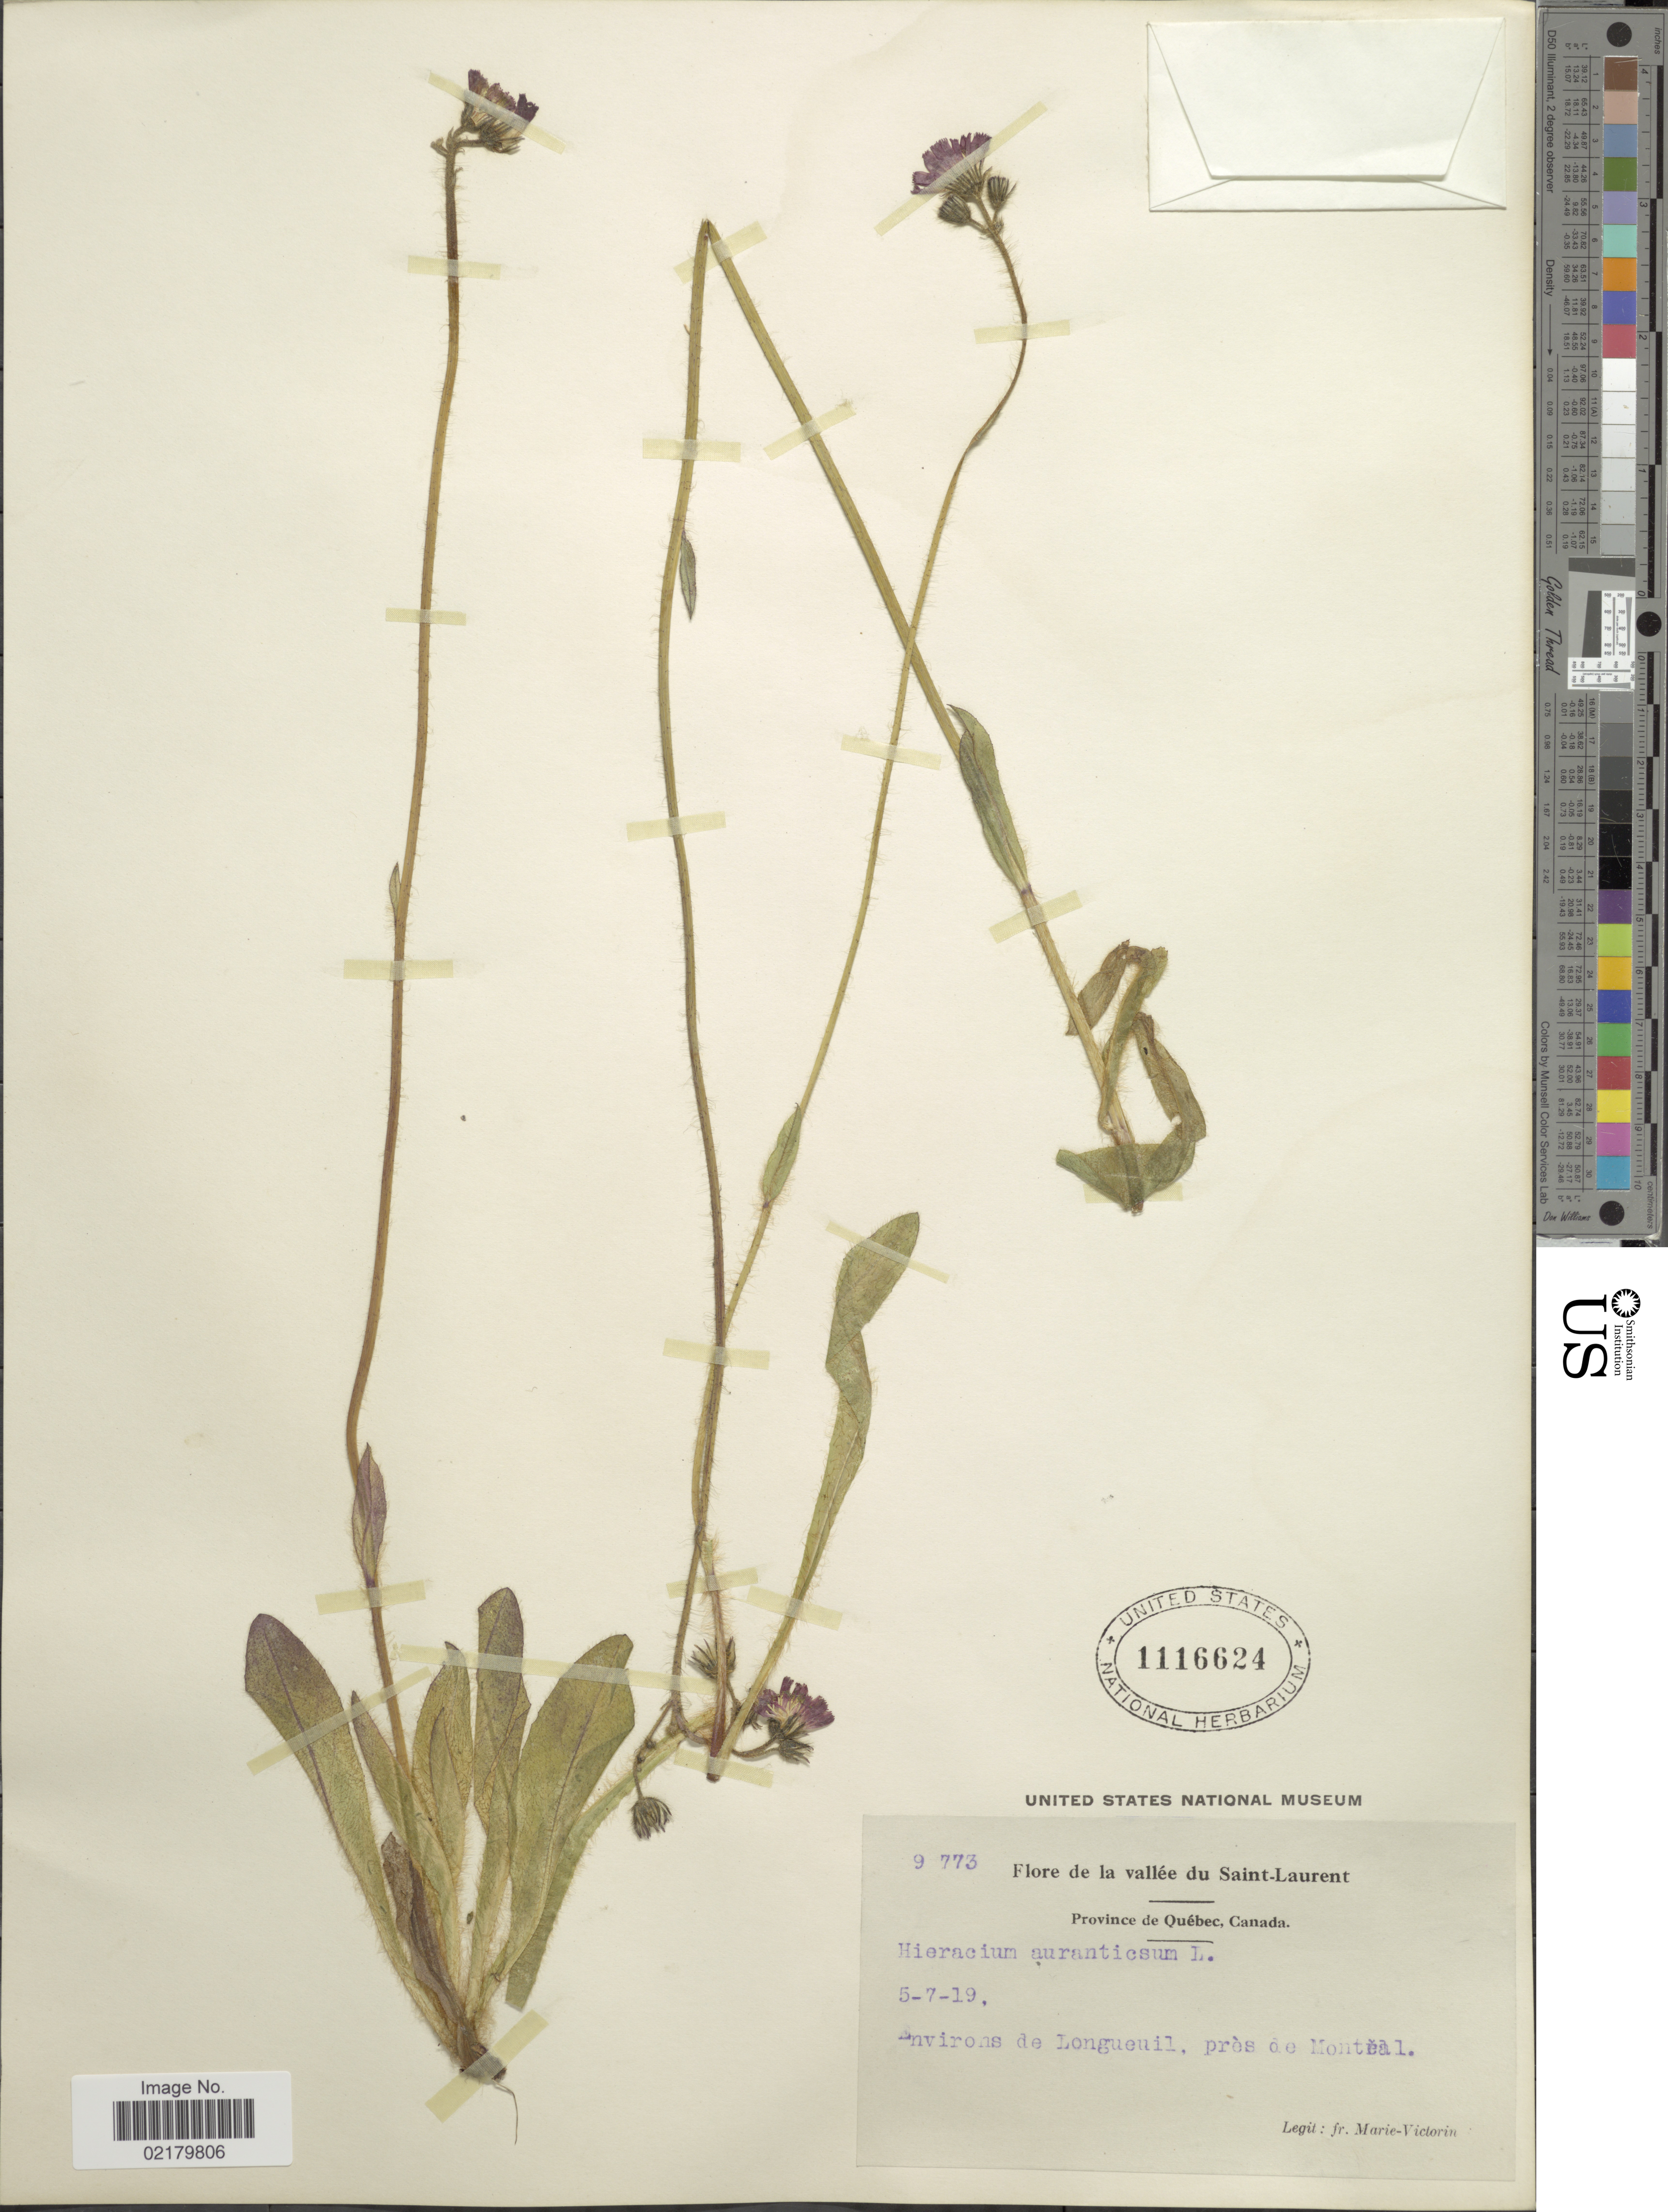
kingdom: Plantae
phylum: Tracheophyta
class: Magnoliopsida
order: Asterales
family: Asteraceae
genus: Pilosella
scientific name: Pilosella aurantiaca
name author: (L.) F.W. Schultz & Sch. Bip.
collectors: F. Marie-Victorin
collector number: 9773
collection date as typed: Transcribed d/m/y: 5/7/19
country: Canada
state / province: Quebec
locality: De la vallée du Saint-Laurent, Environs de Longueuil, près de Montreal.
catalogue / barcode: US 1116624